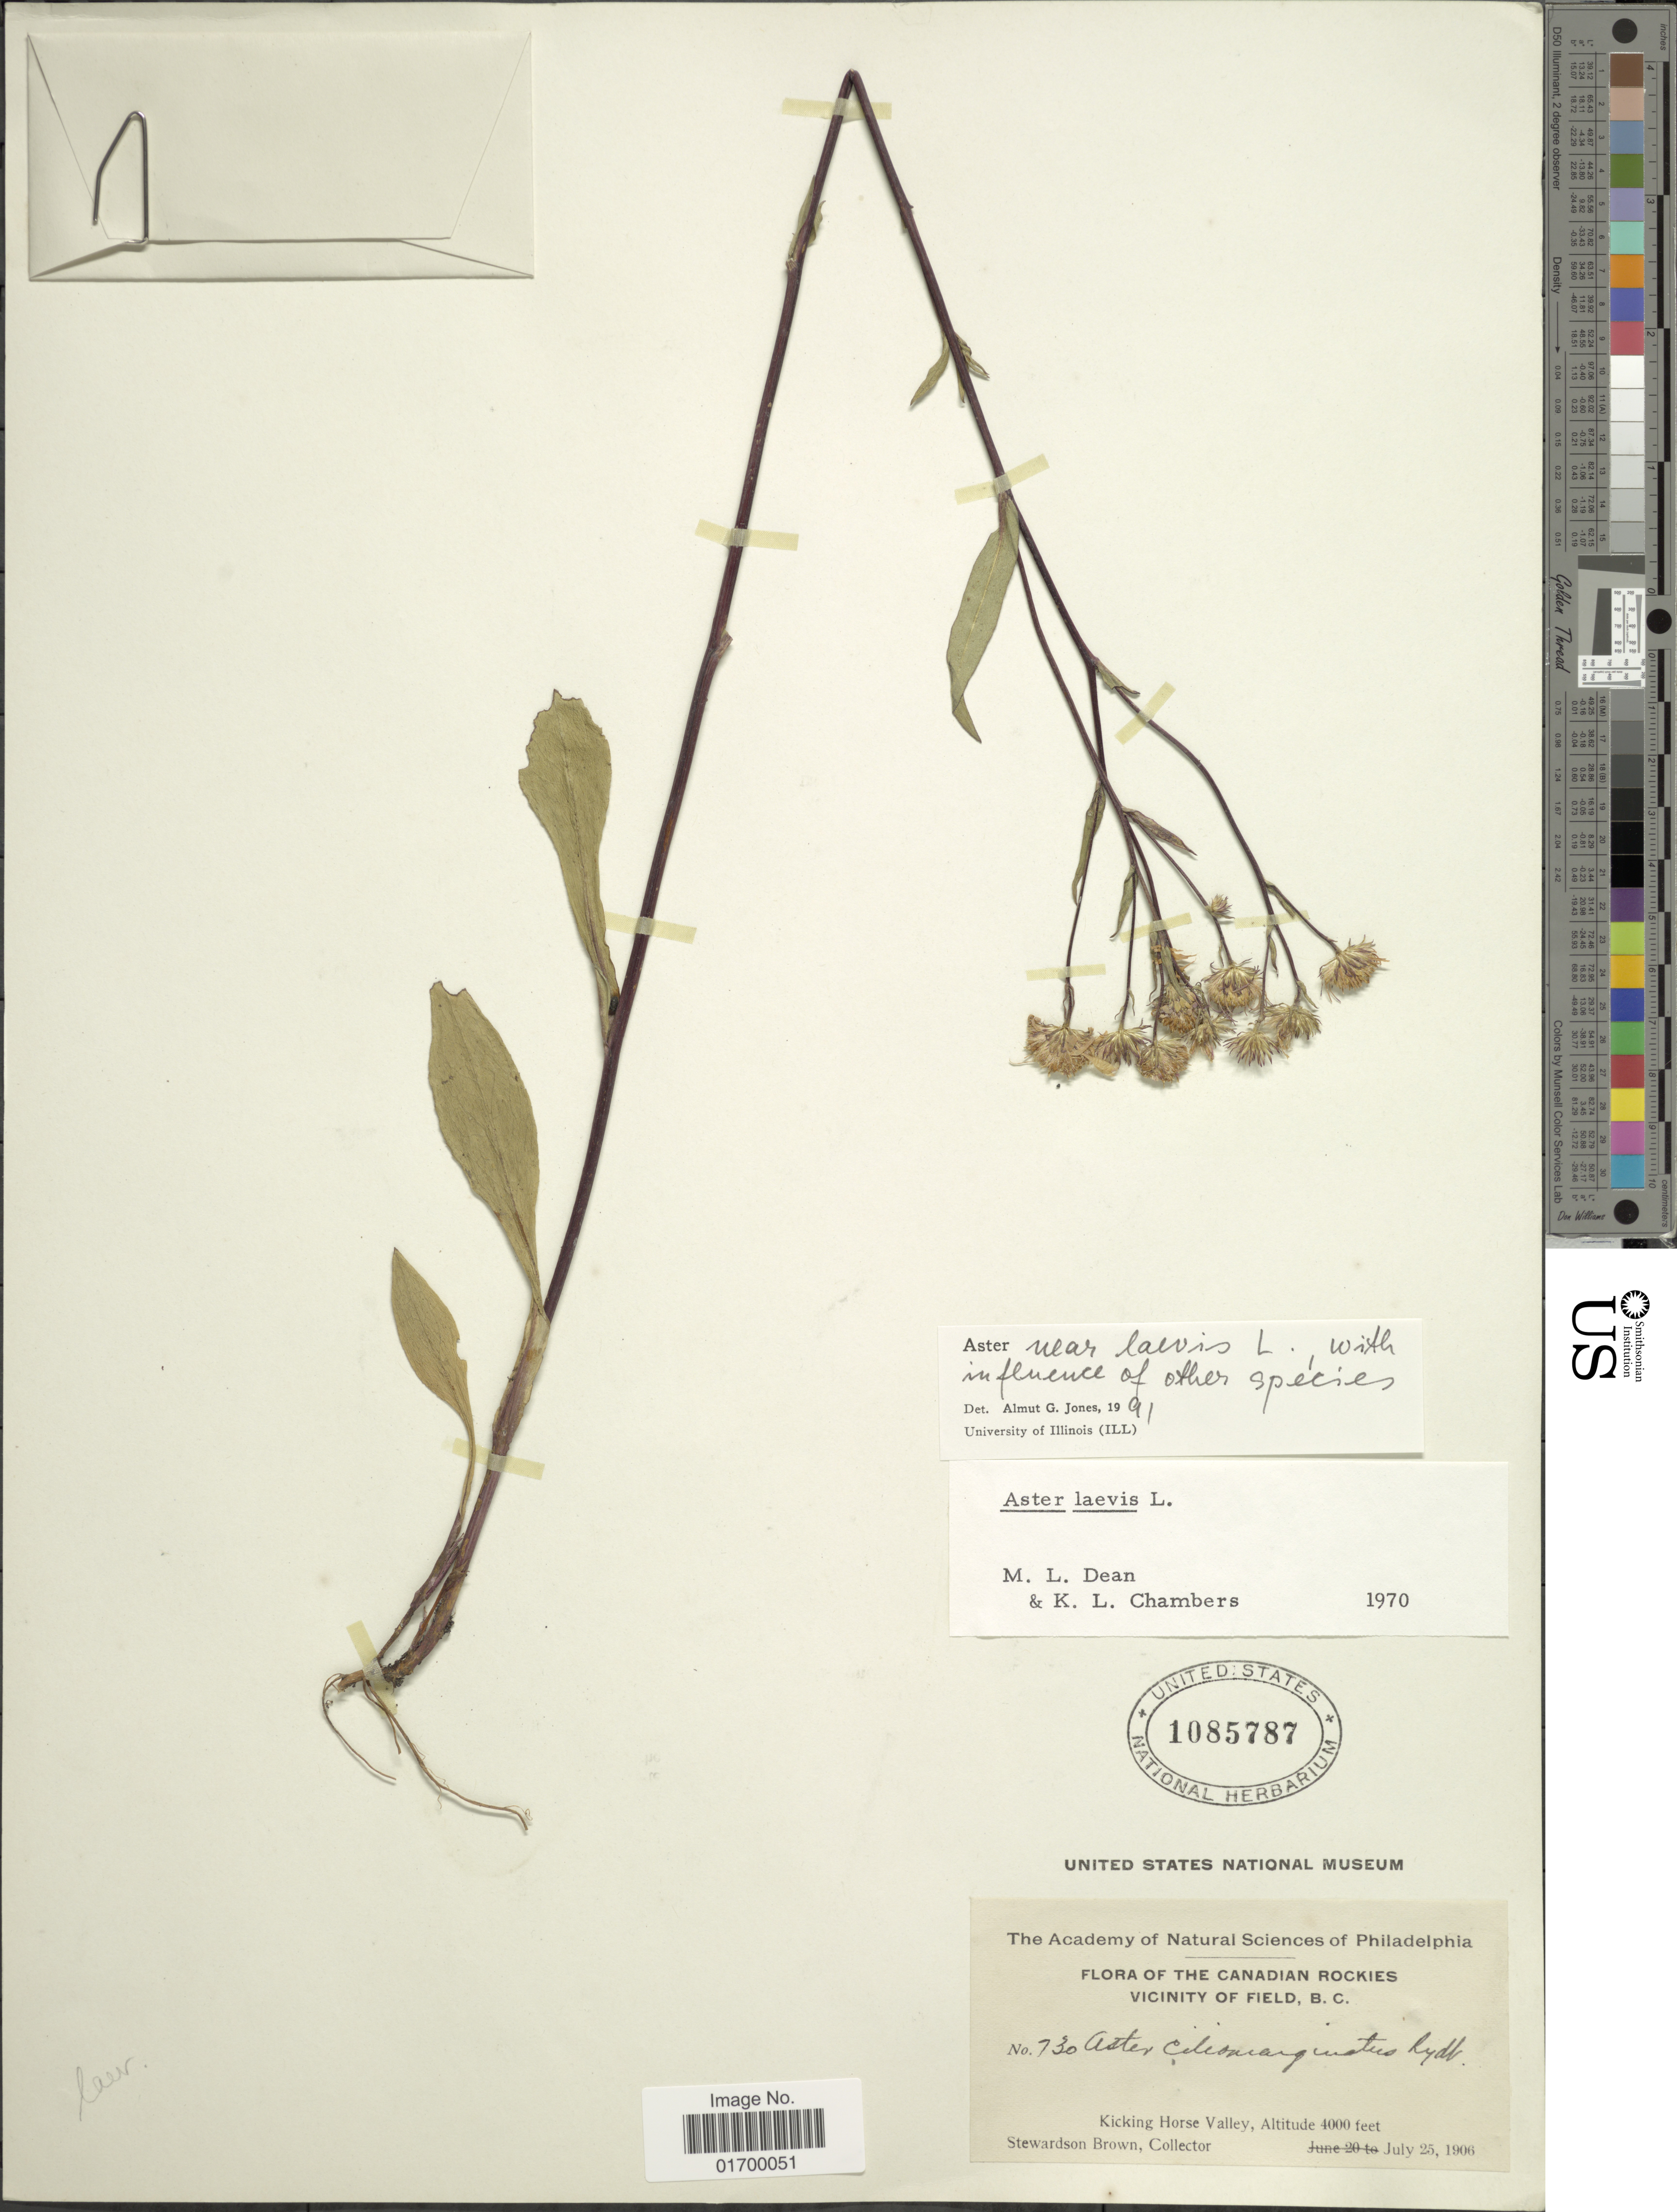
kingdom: Plantae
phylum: Tracheophyta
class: Magnoliopsida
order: Asterales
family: Asteraceae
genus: Symphyotrichum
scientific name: Symphyotrichum laeve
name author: (L.) Á. Löve & D. Löve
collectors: S. Brown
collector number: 730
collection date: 1906-07-25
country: Canada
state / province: British Columbia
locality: The Canadian Rockies, Vicinity of Field, B.C., Kicking Horse Valley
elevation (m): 1219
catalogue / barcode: US 1085787